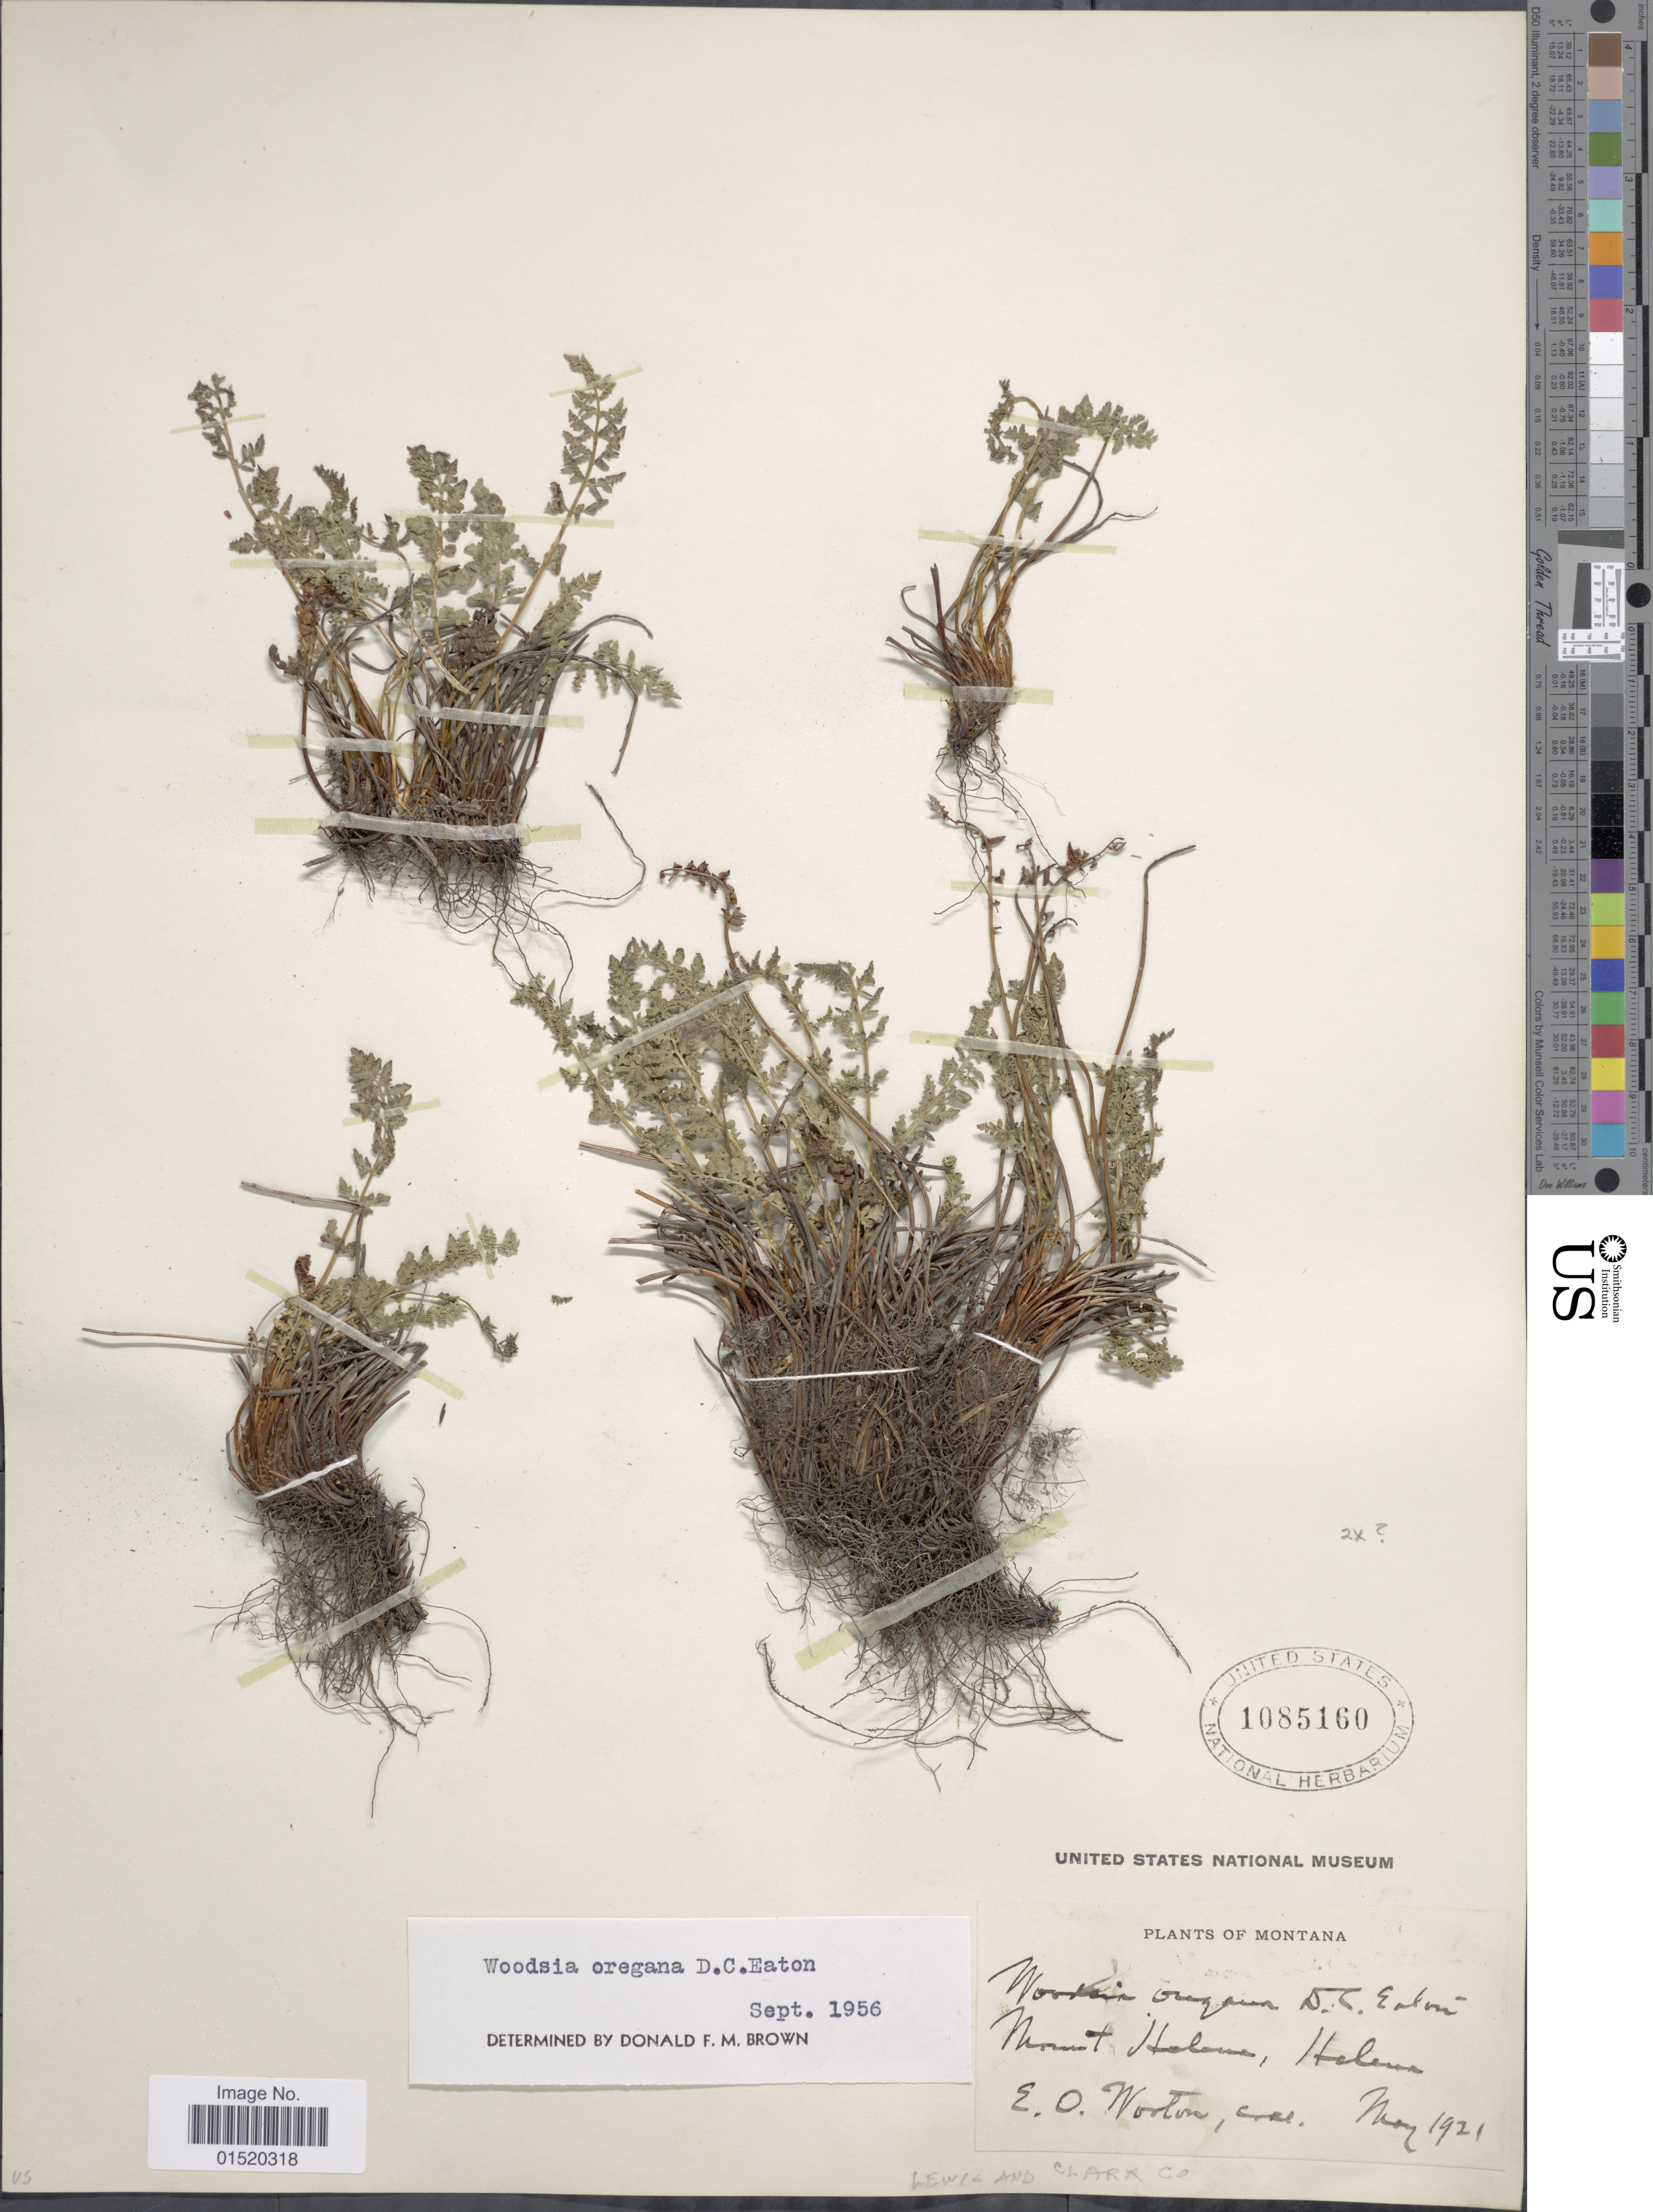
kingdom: Plantae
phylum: Tracheophyta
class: Polypodiopsida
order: Polypodiales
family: Woodsiaceae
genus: Woodsia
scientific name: Woodsia oregana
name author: D.C. Eaton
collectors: E. O. Wooton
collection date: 1921-05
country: United States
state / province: Montana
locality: Mount Helena, Helena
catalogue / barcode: US 1085160